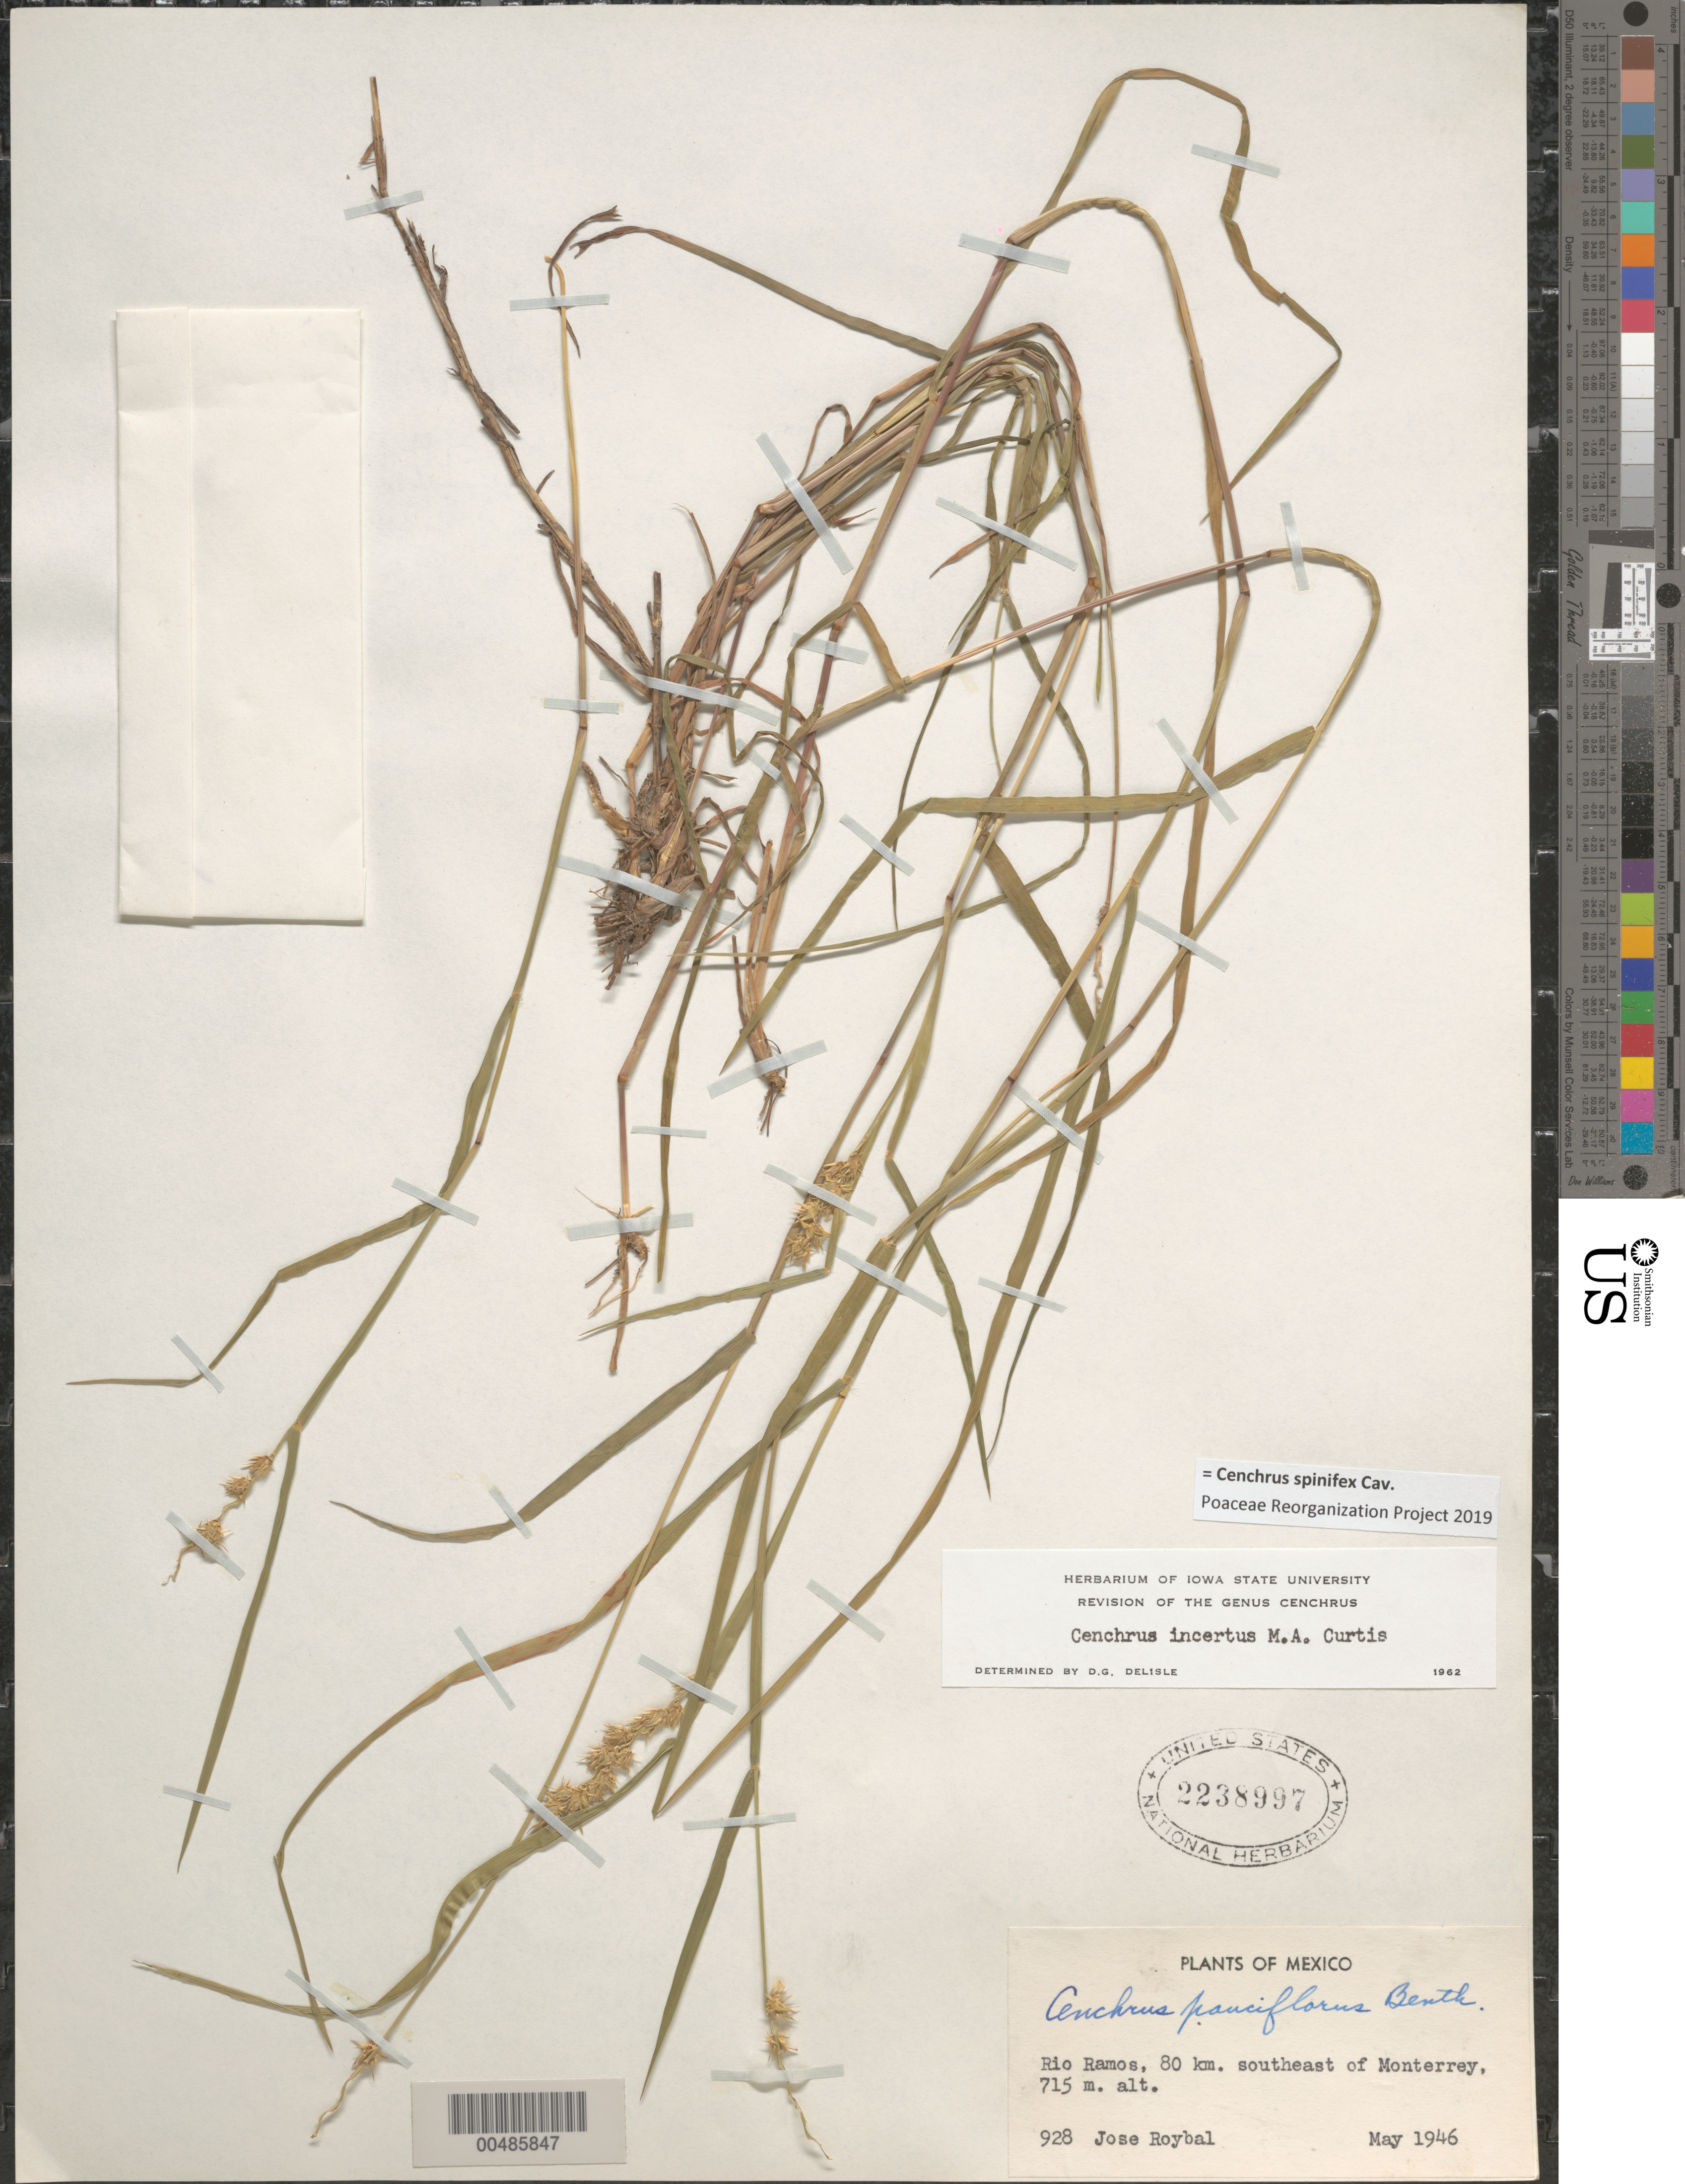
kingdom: Plantae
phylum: Tracheophyta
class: Liliopsida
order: Poales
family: Poaceae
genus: Cenchrus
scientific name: Cenchrus spinifex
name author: Cav.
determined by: Poaceae Reorganization Project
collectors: J. J. Roybal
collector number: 928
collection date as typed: May 1946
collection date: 1946-05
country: Mexico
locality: Rio Ramos, 80 km SE of Monterrey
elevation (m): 715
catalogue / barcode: US 2238997